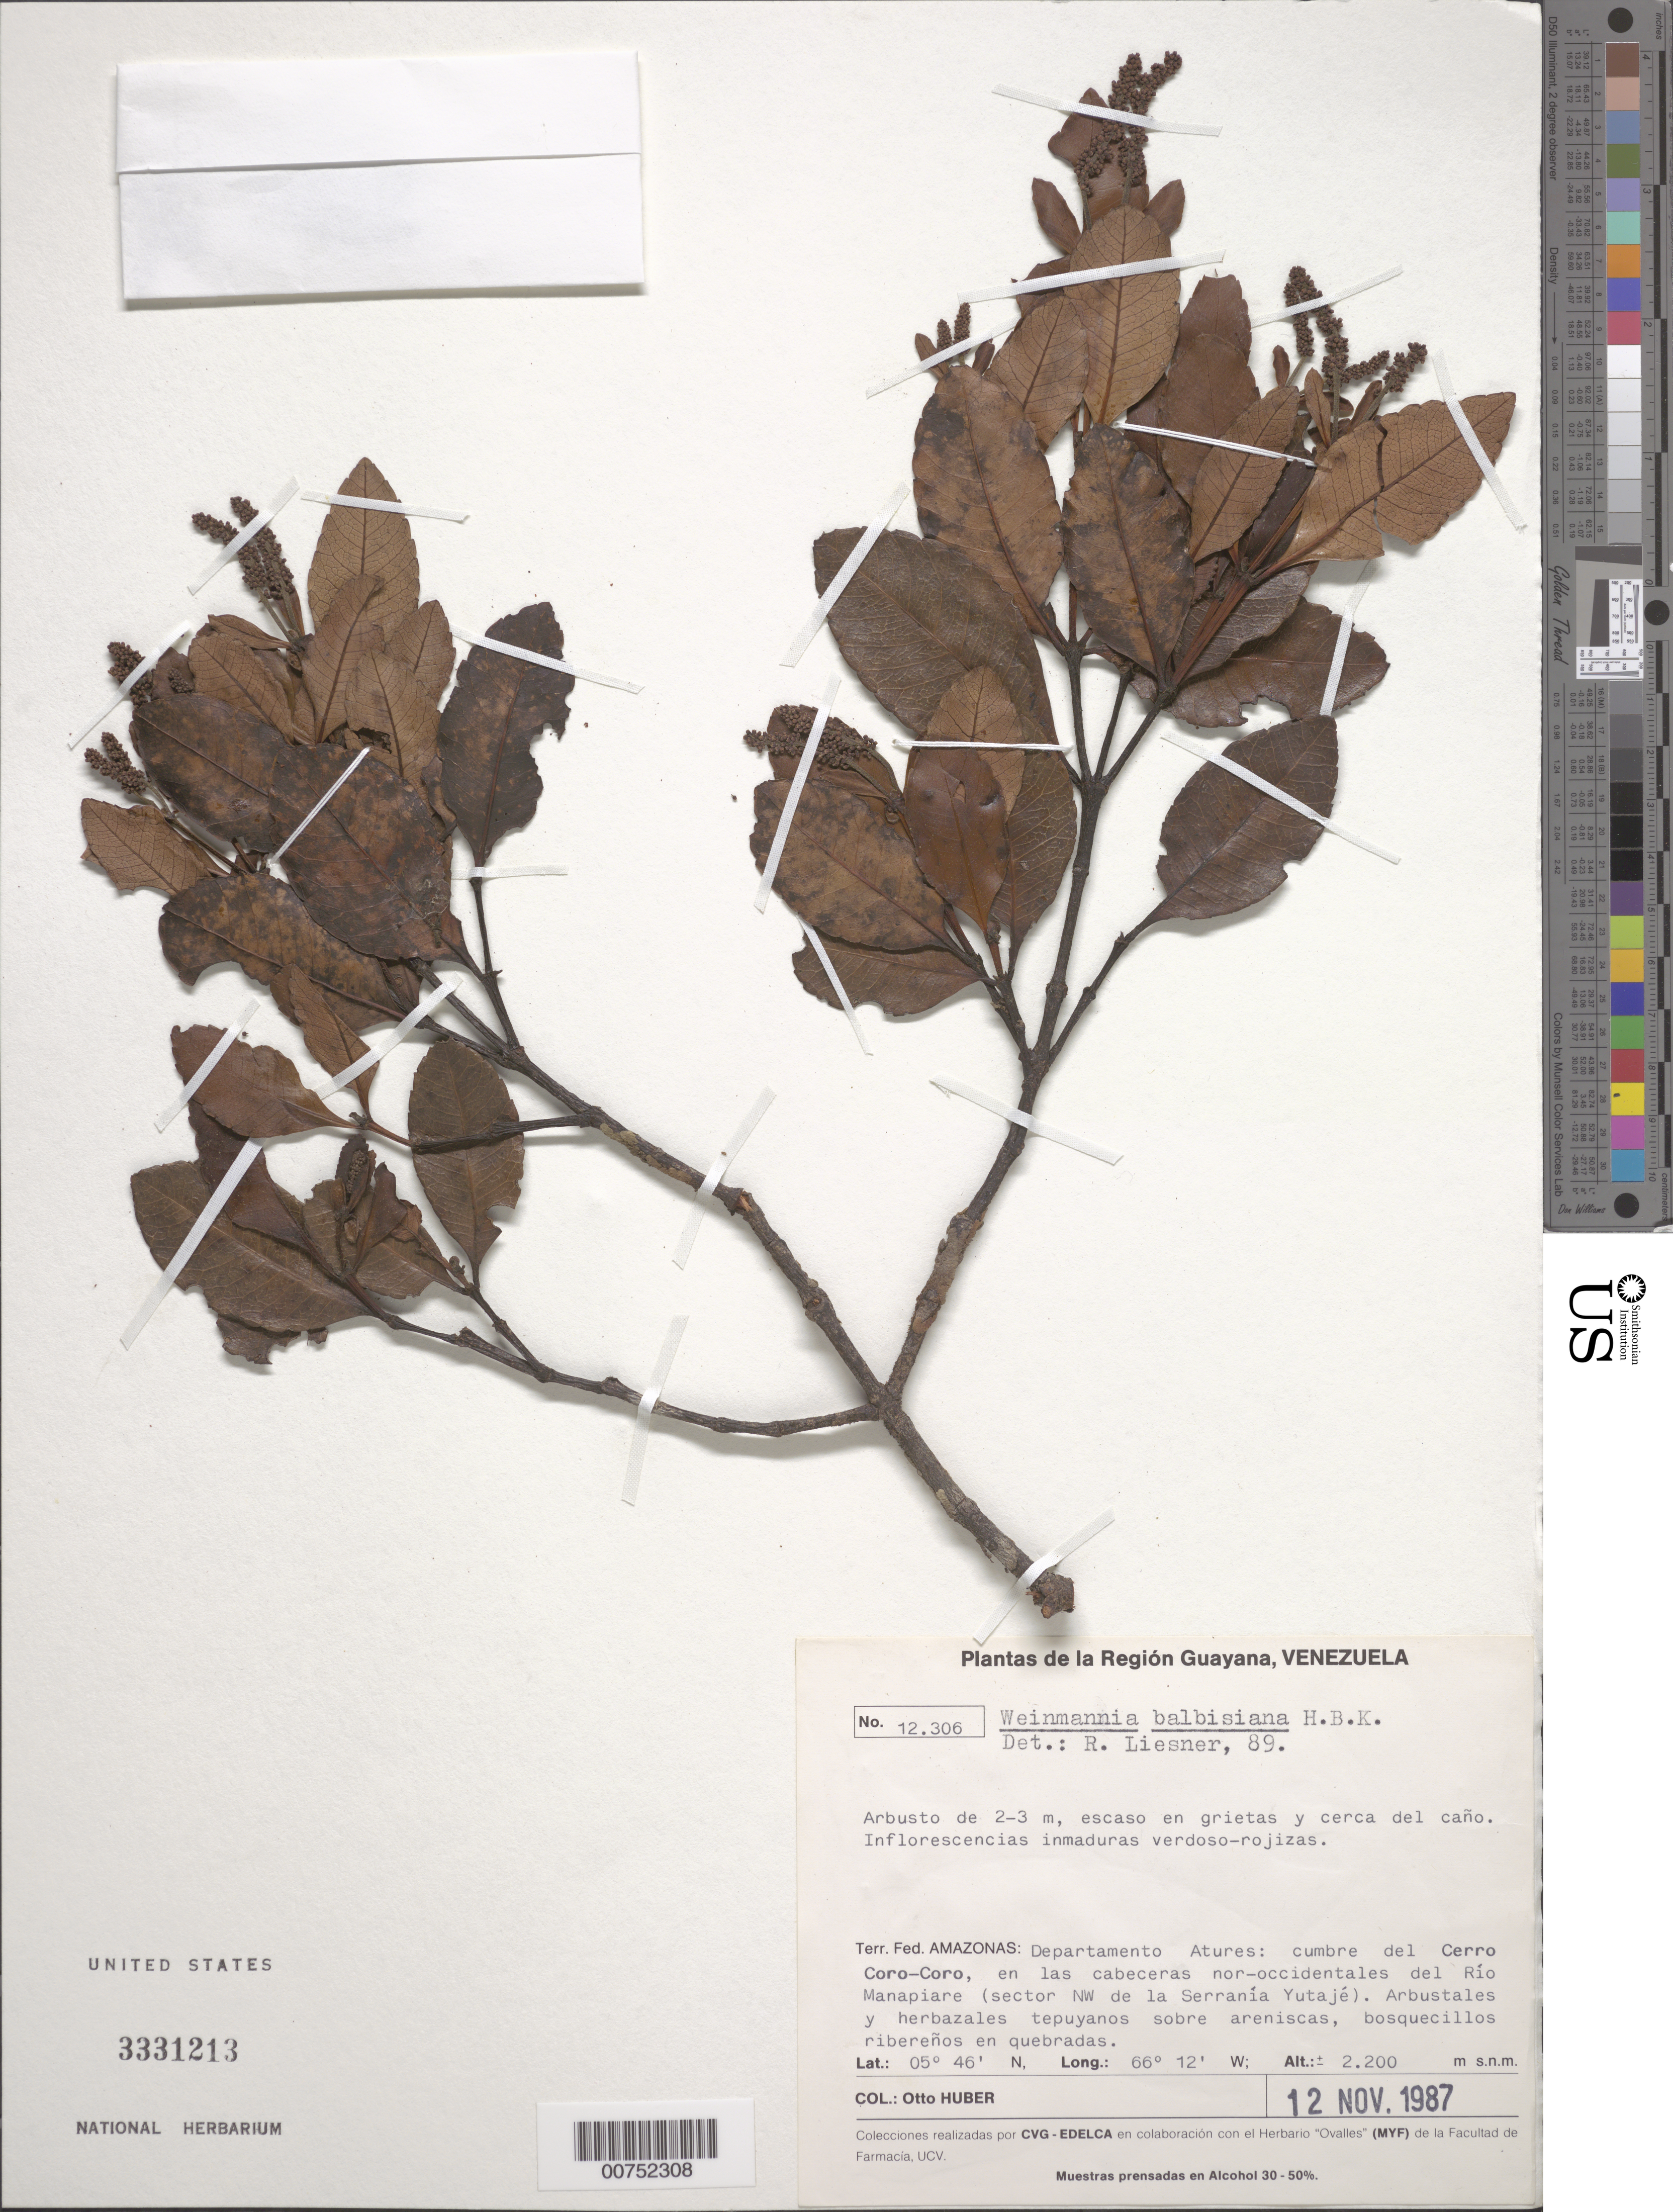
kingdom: Plantae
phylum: Tracheophyta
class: Magnoliopsida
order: Oxalidales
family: Cunoniaceae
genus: Weinmannia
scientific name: Weinmannia balbisiana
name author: Kunth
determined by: Liesner, R. L.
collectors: O. Huber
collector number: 12306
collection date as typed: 12-Nov-87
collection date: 1987-11-12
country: Venezuela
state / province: Amazonas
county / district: Atures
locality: Cerro Coro-Coro, en las cabeceras nor-occidentales del Río Manapiare (Sector NW de la Serranía Yutajé)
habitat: Arbutales y herbazales tepuyanos sobre areniscas, bosquecillos ribereños en quebradas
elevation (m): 2200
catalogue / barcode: US 3331213